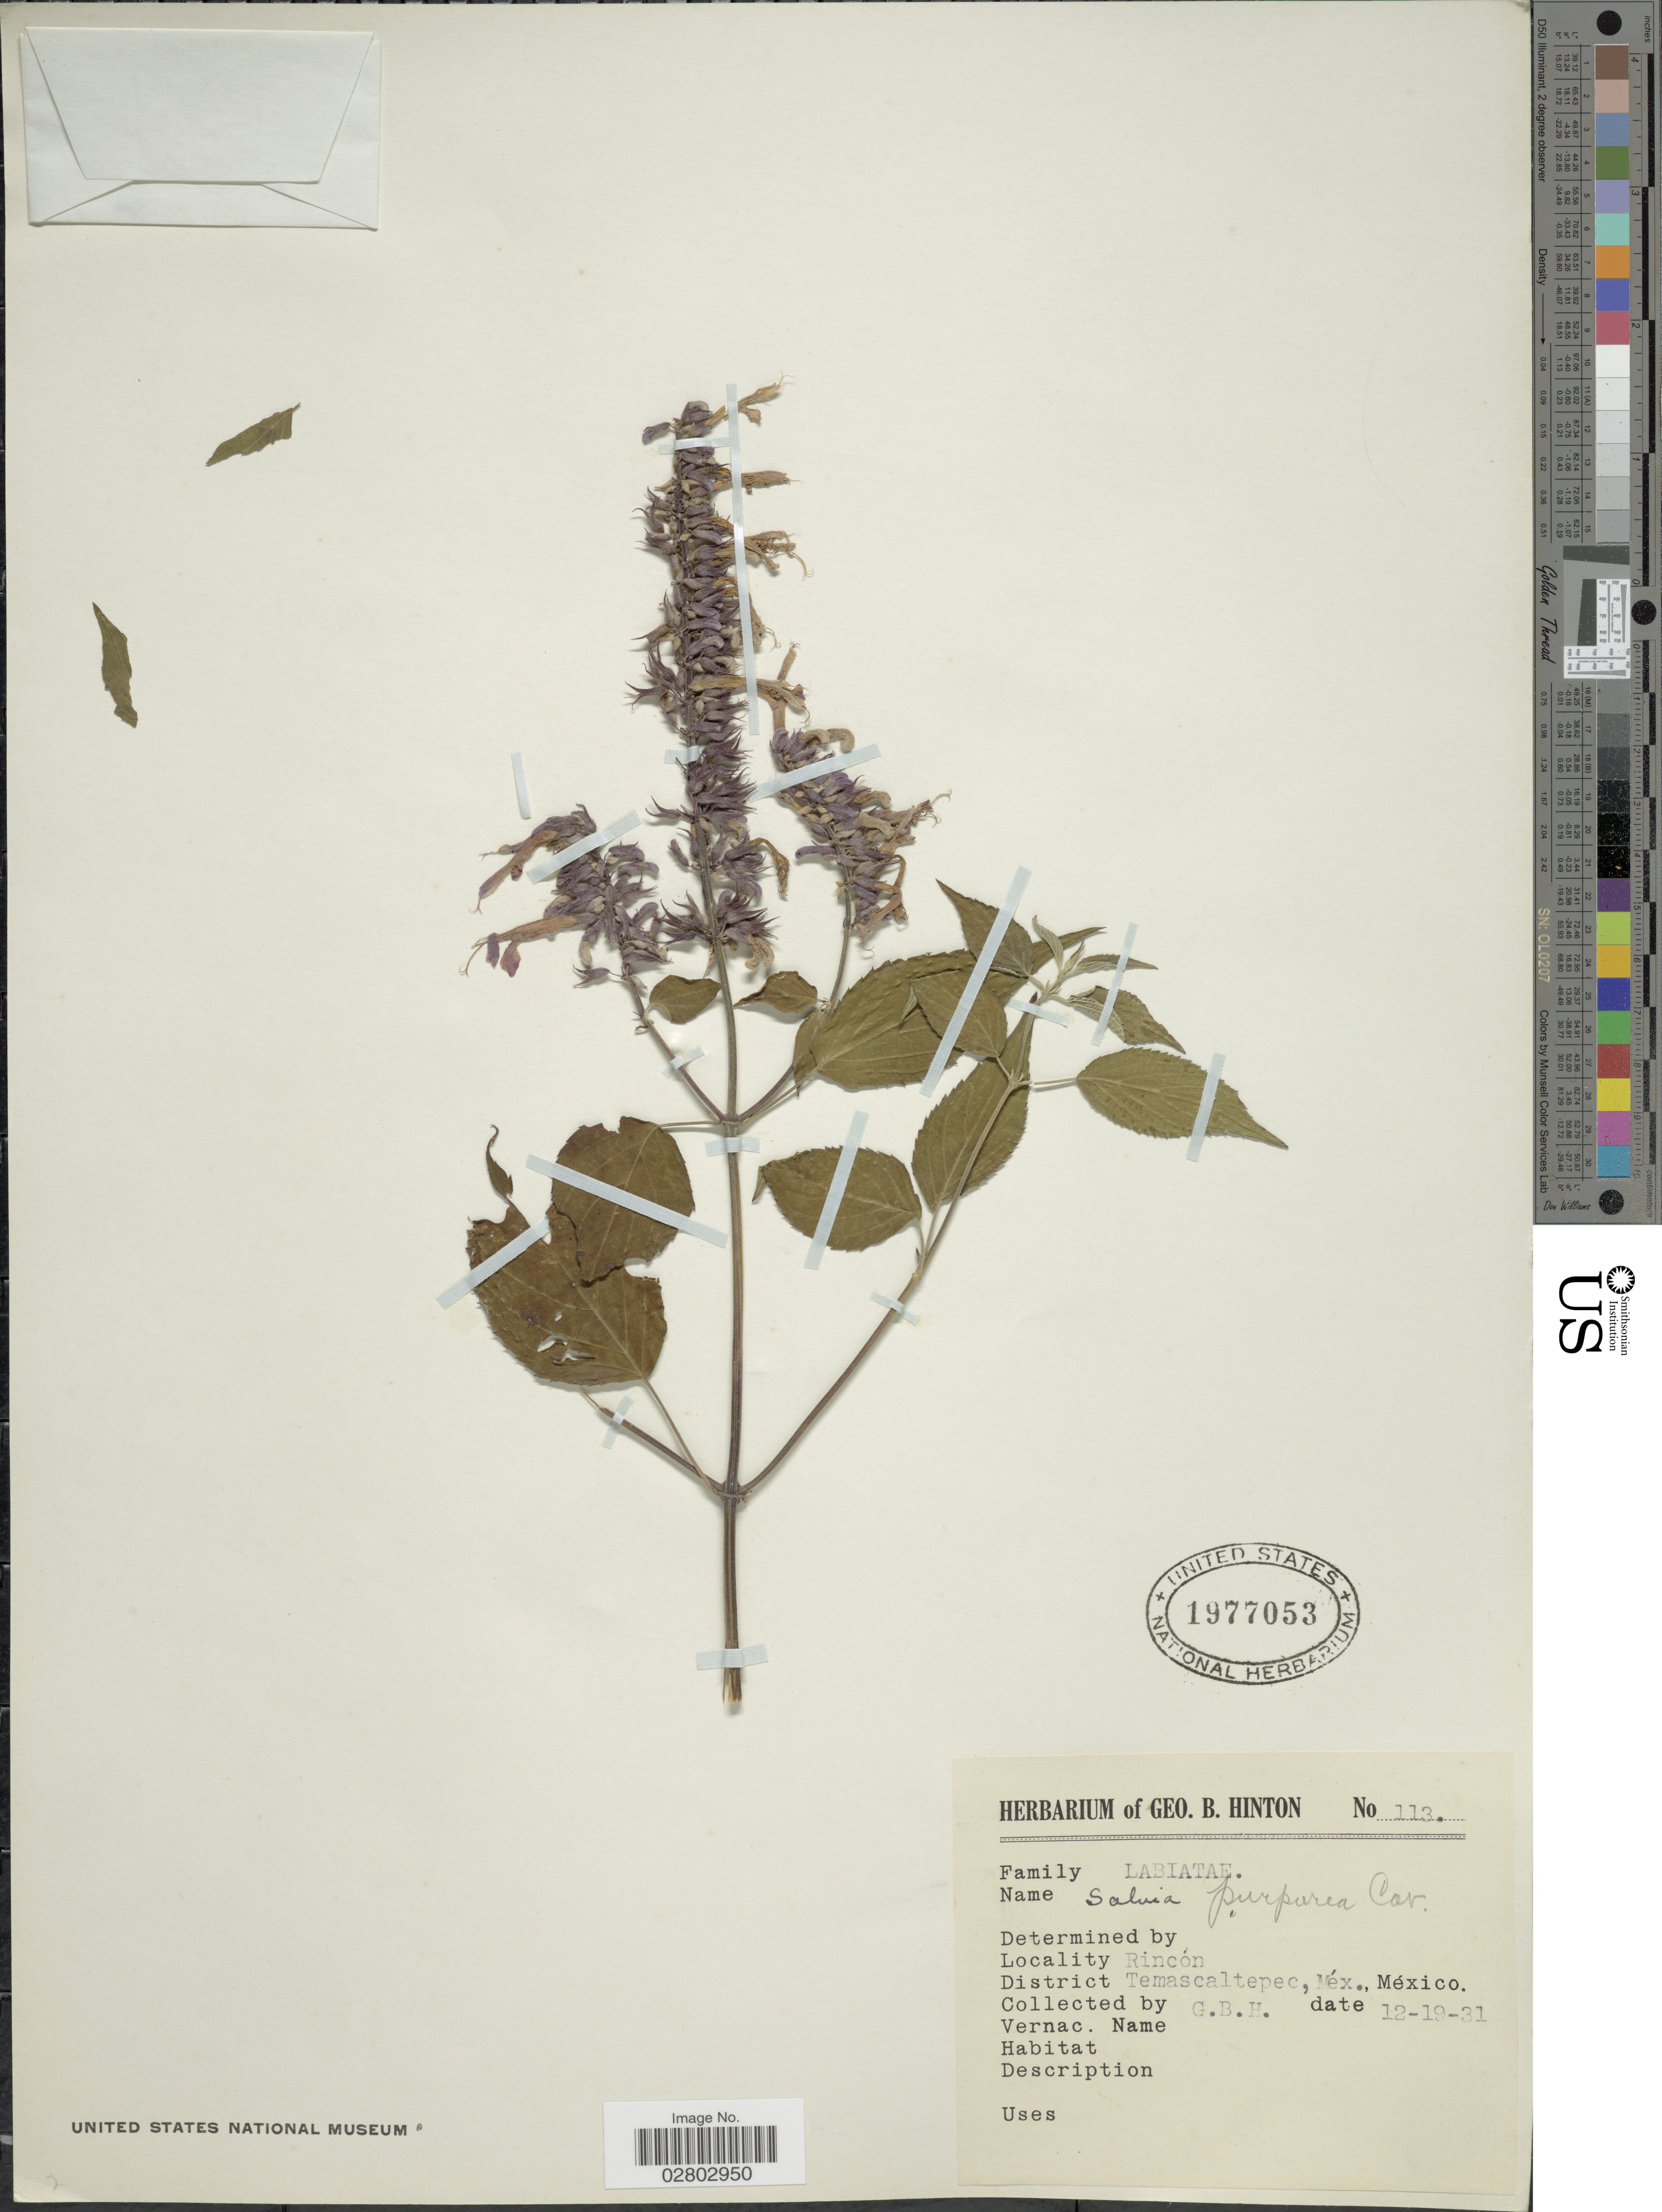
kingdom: Plantae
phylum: Tracheophyta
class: Magnoliopsida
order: Lamiales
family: Lamiaceae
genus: Salvia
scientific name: Salvia purpurea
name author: Cav.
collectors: G. B. Hinton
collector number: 113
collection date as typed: Transcribed d/m/y: 19/12/31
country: Mexico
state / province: México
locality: Rincón, District Temascaltepec, Méx., México.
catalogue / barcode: US 1977053